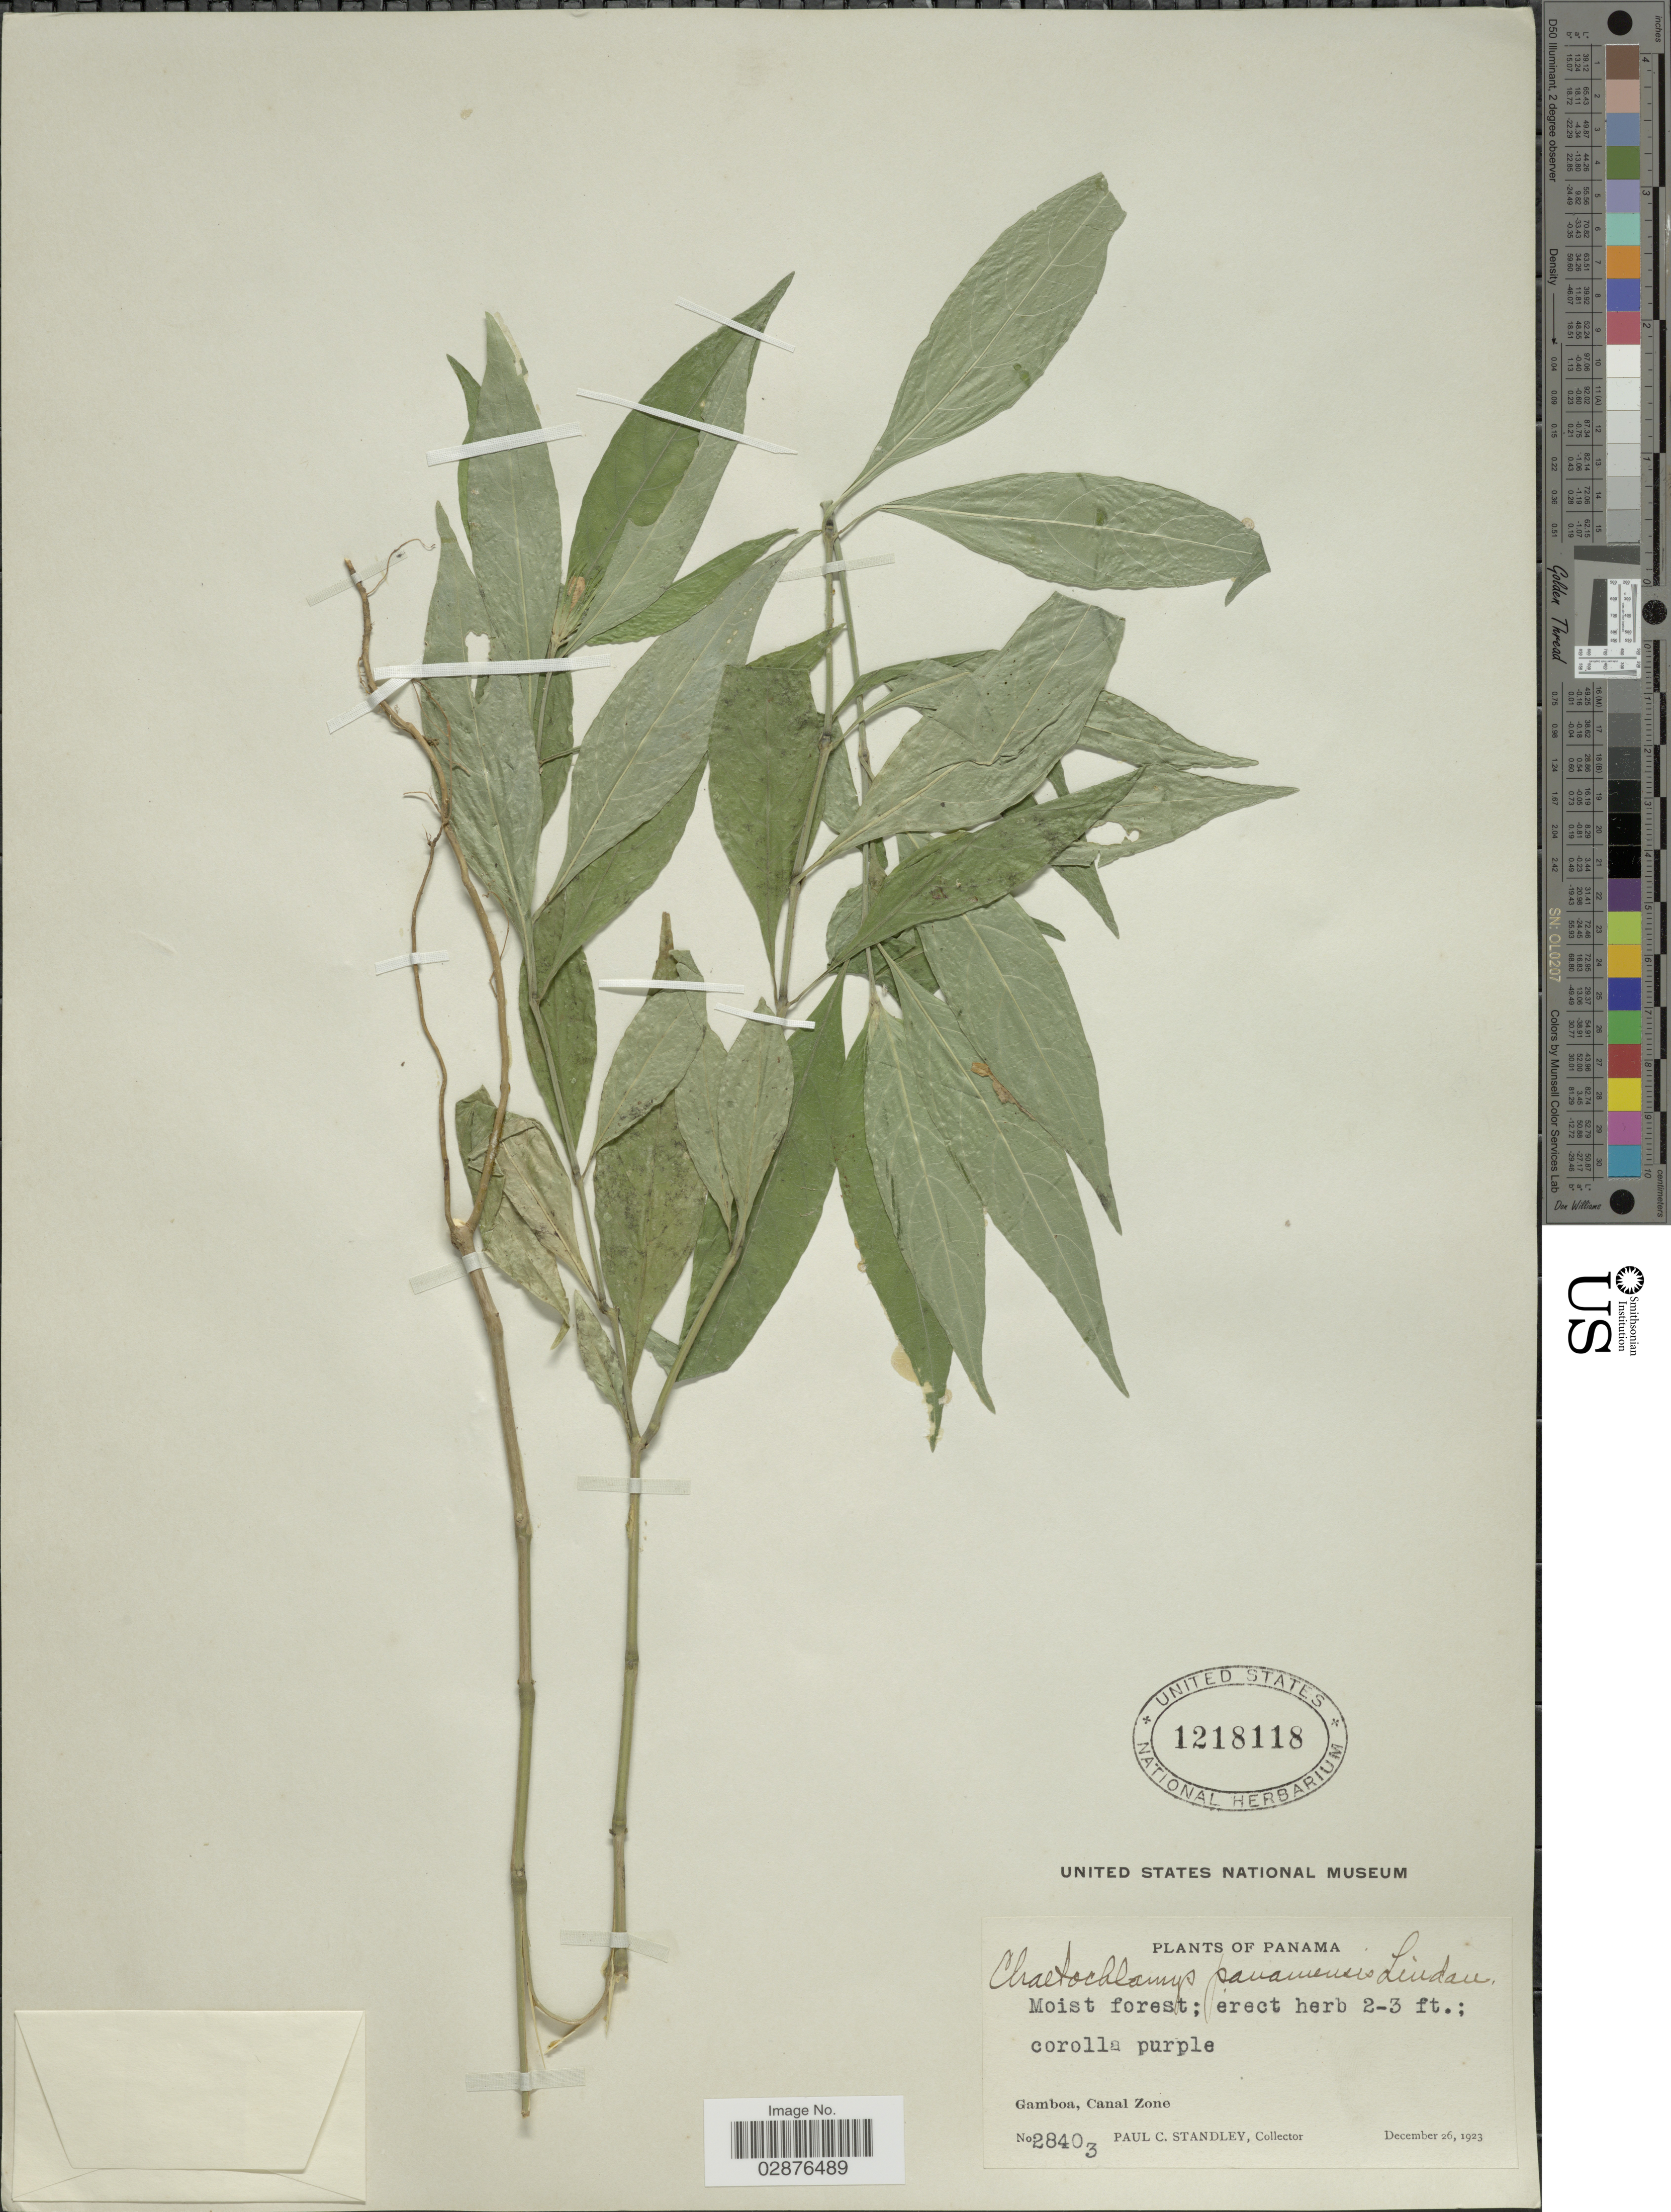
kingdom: Plantae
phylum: Tracheophyta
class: Magnoliopsida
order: Lamiales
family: Acanthaceae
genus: Justicia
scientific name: Justicia isthmensis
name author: T.F. Daniel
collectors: P. C. Standley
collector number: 28403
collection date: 1923-12-26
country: Panama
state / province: Colón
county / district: Canal Zone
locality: Gamboa.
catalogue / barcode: US 1218118